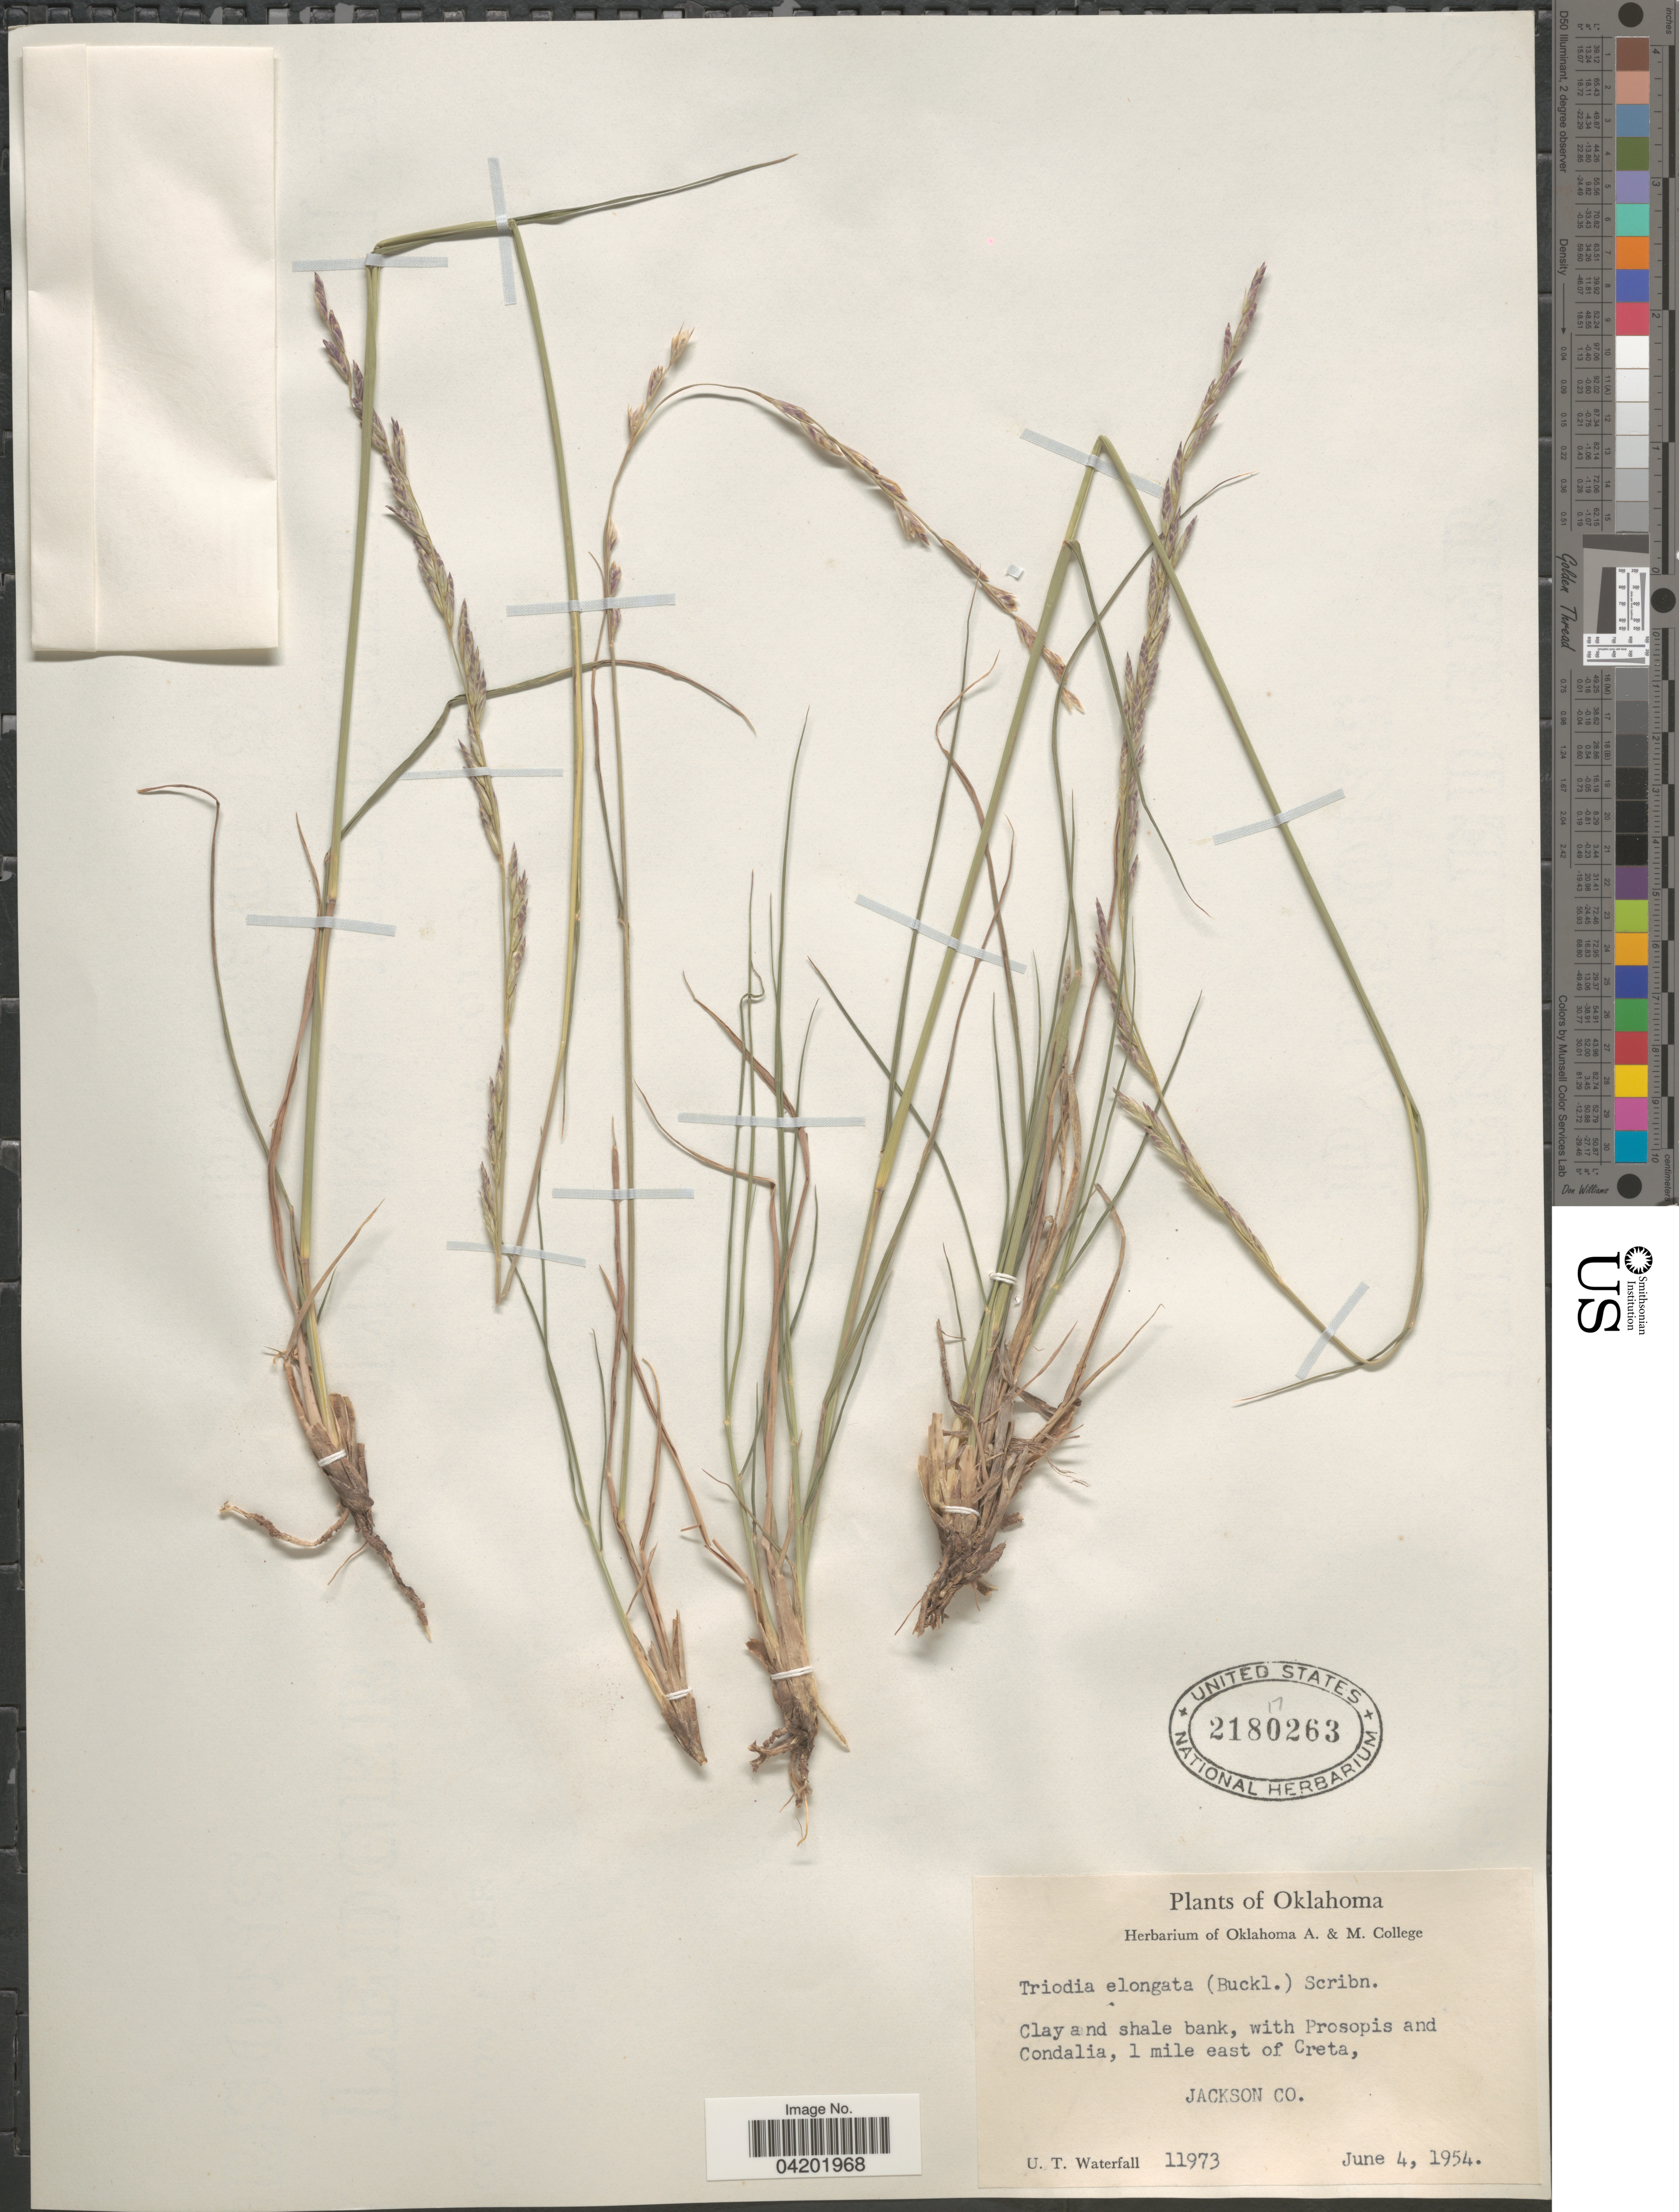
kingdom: Plantae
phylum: Tracheophyta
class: Liliopsida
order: Poales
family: Poaceae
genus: Tridentopsis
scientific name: Tridentopsis mutica var. elongata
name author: P.M. Peterson & Romasch.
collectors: U. T. Waterfall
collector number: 11973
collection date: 1954-06-04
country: United States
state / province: Oklahoma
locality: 1 mile east of Creta, Jackson Co.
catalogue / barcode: US 2180263